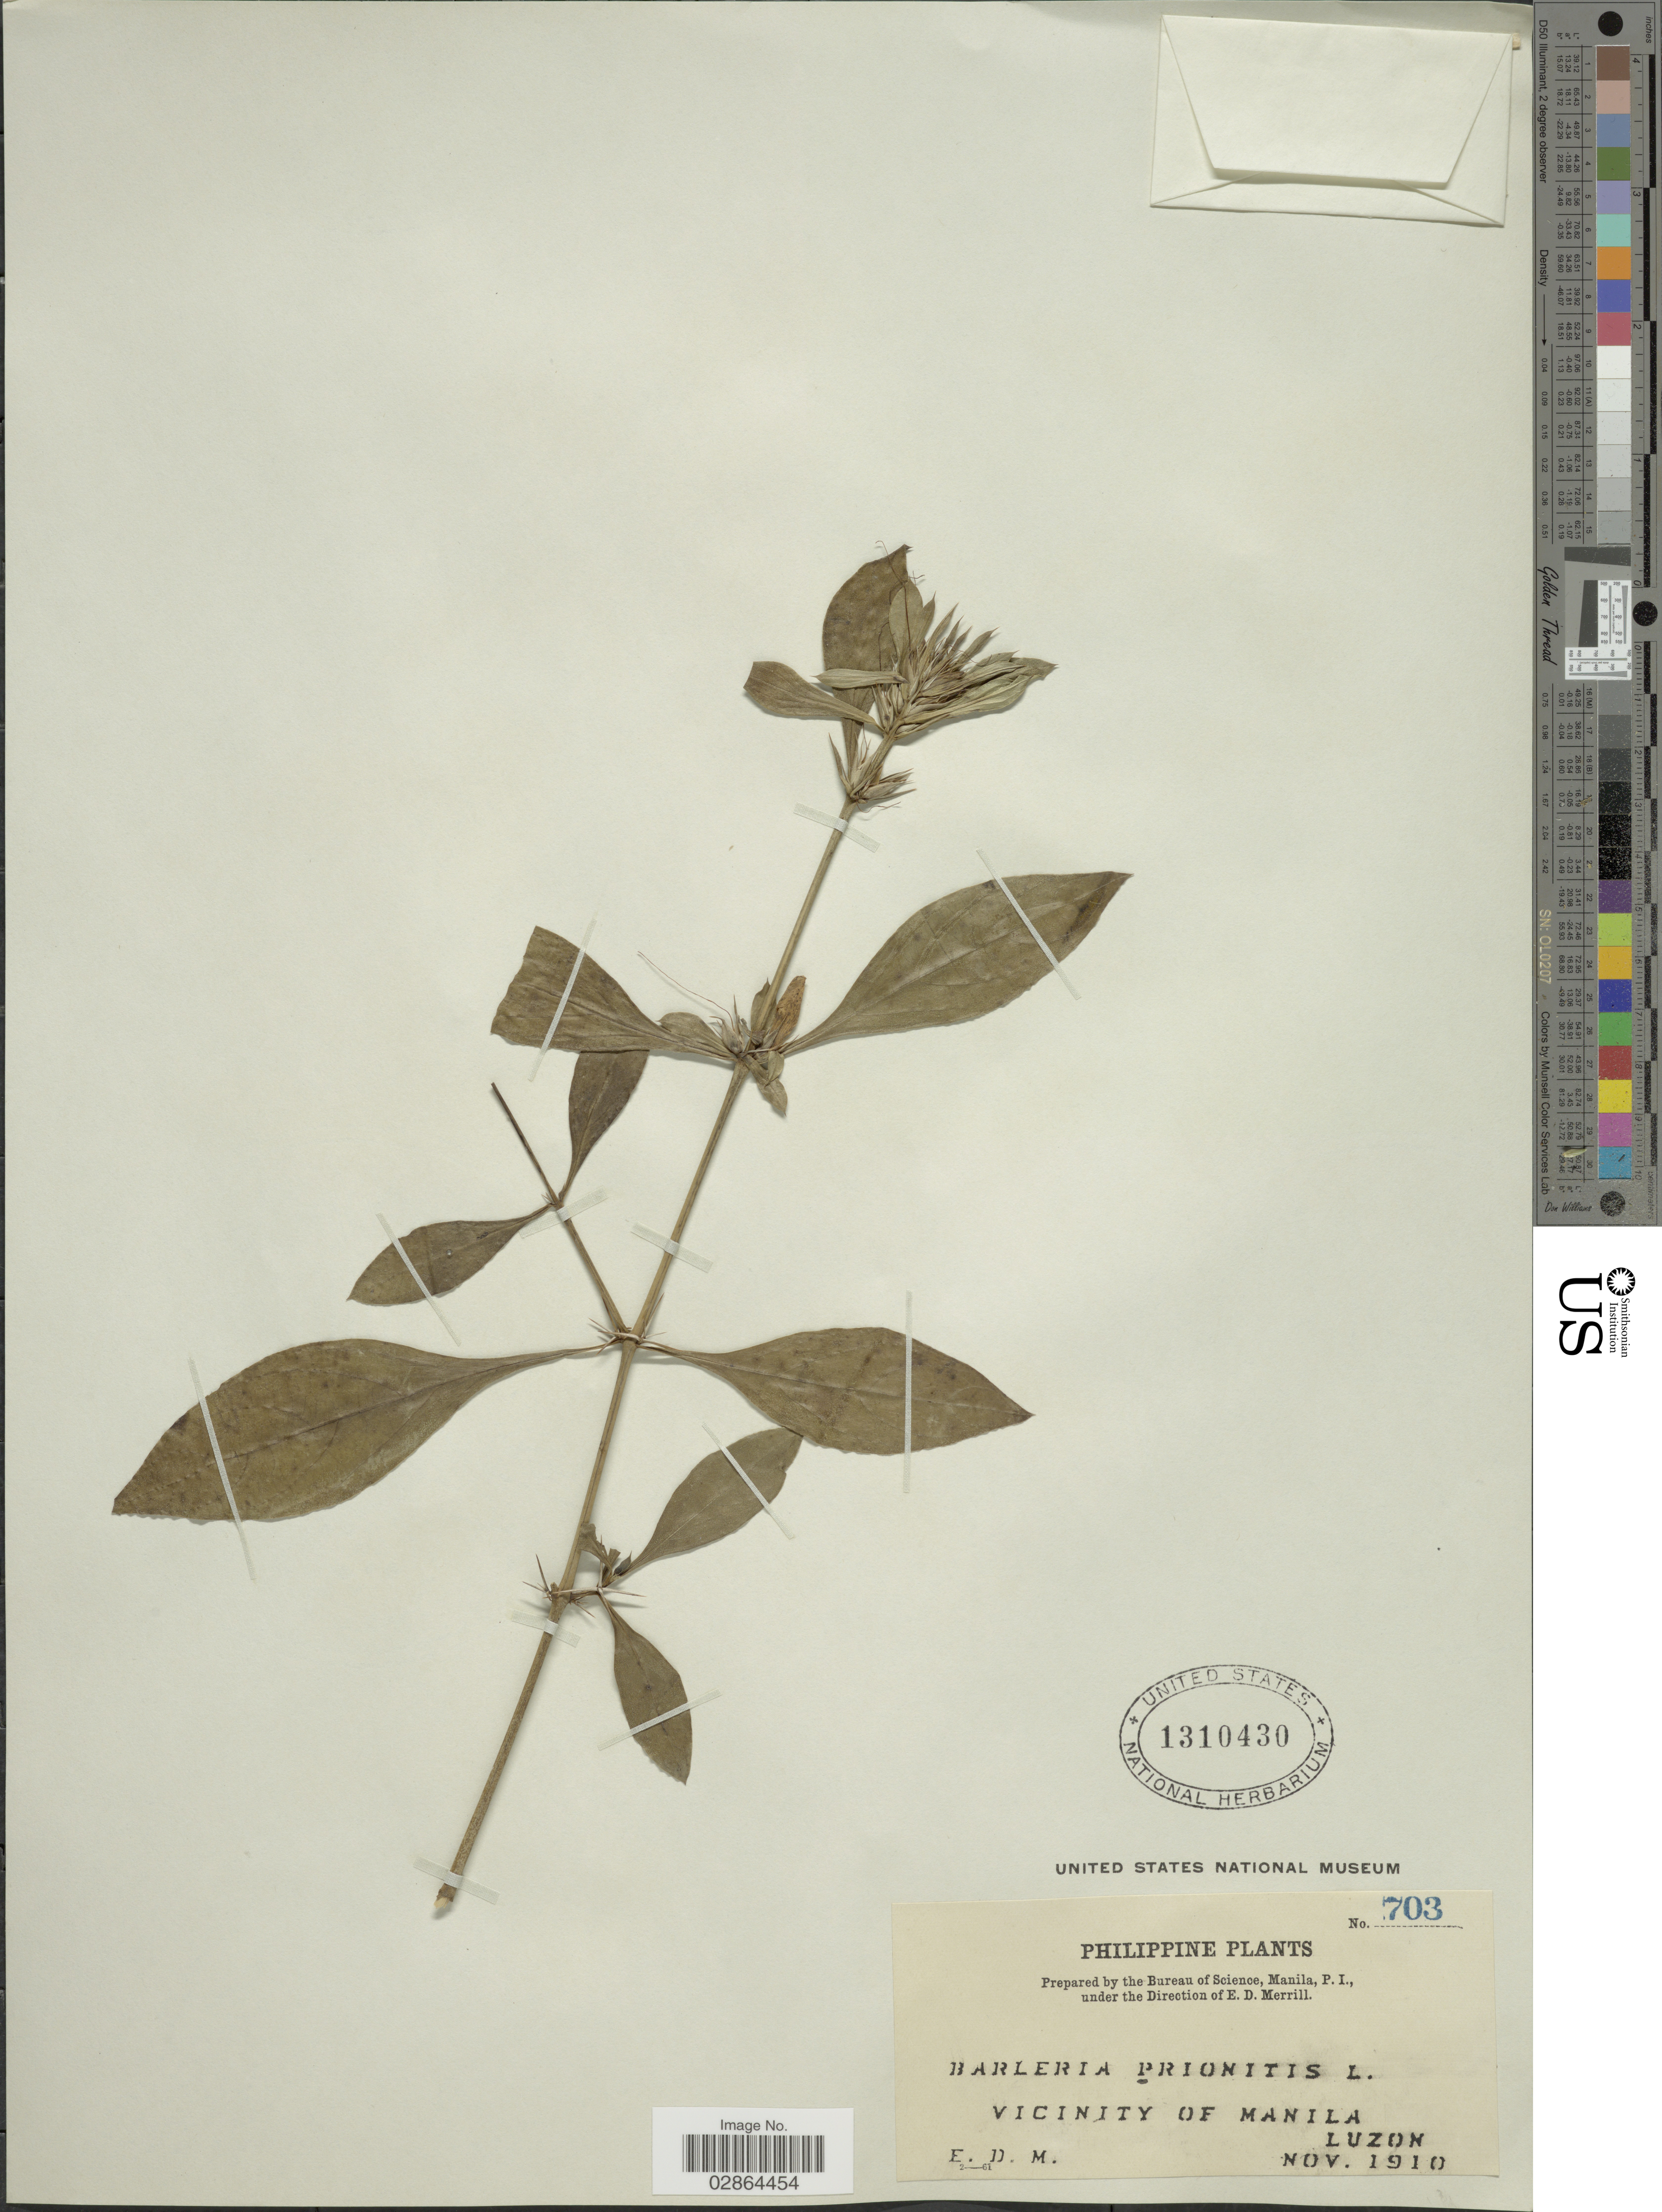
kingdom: Plantae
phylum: Tracheophyta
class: Magnoliopsida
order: Lamiales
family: Acanthaceae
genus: Barleria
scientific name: Barleria prionitis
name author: L.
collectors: E. Merrill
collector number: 703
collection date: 1910-11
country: Philippines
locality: Vicinity of Manila, Luzon.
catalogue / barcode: US 1310430